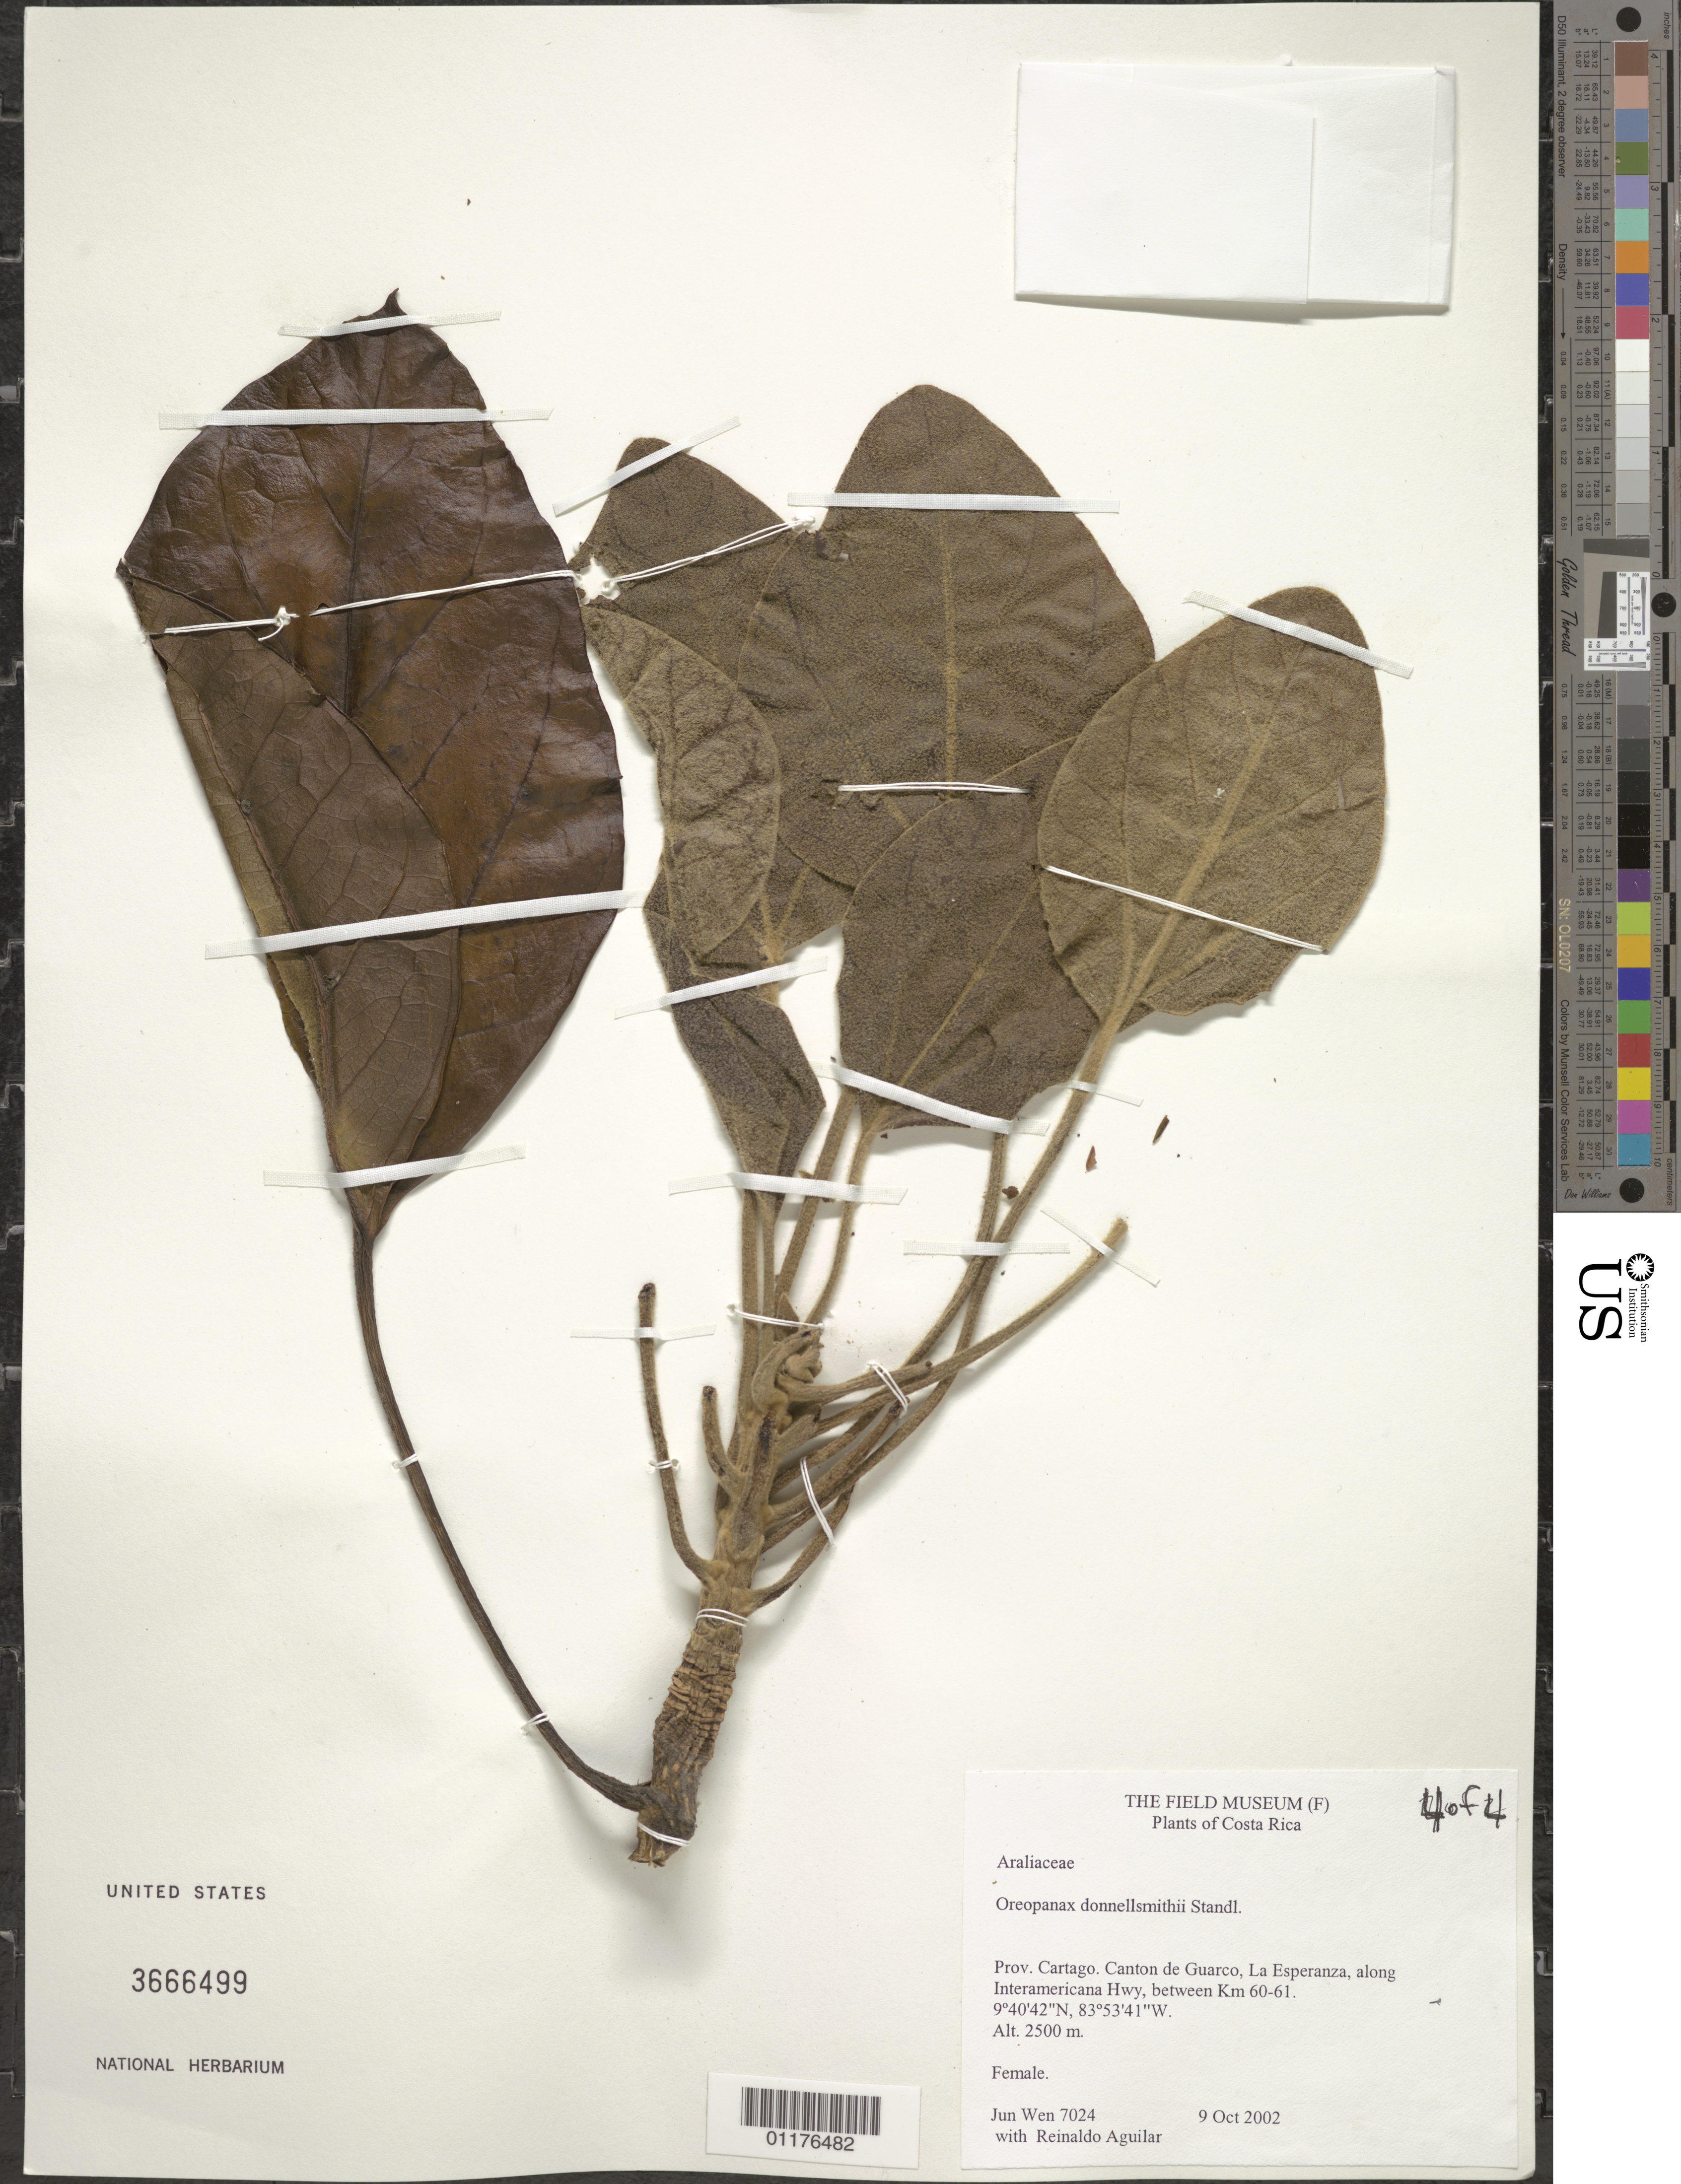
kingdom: Plantae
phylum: Tracheophyta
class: Magnoliopsida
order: Apiales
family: Araliaceae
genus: Oreopanax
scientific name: Oreopanax donnell-smithii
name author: Standl.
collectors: J. Wen & R. Aguilar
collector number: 7024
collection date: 2002-10-09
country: Costa Rica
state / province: Cartago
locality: Canton de Guarco, La Esperanza, along Interamiercana Hwy, between Km 60 -61.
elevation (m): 2500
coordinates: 9 40 42 N, 83 53 41 W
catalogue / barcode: US 3666499